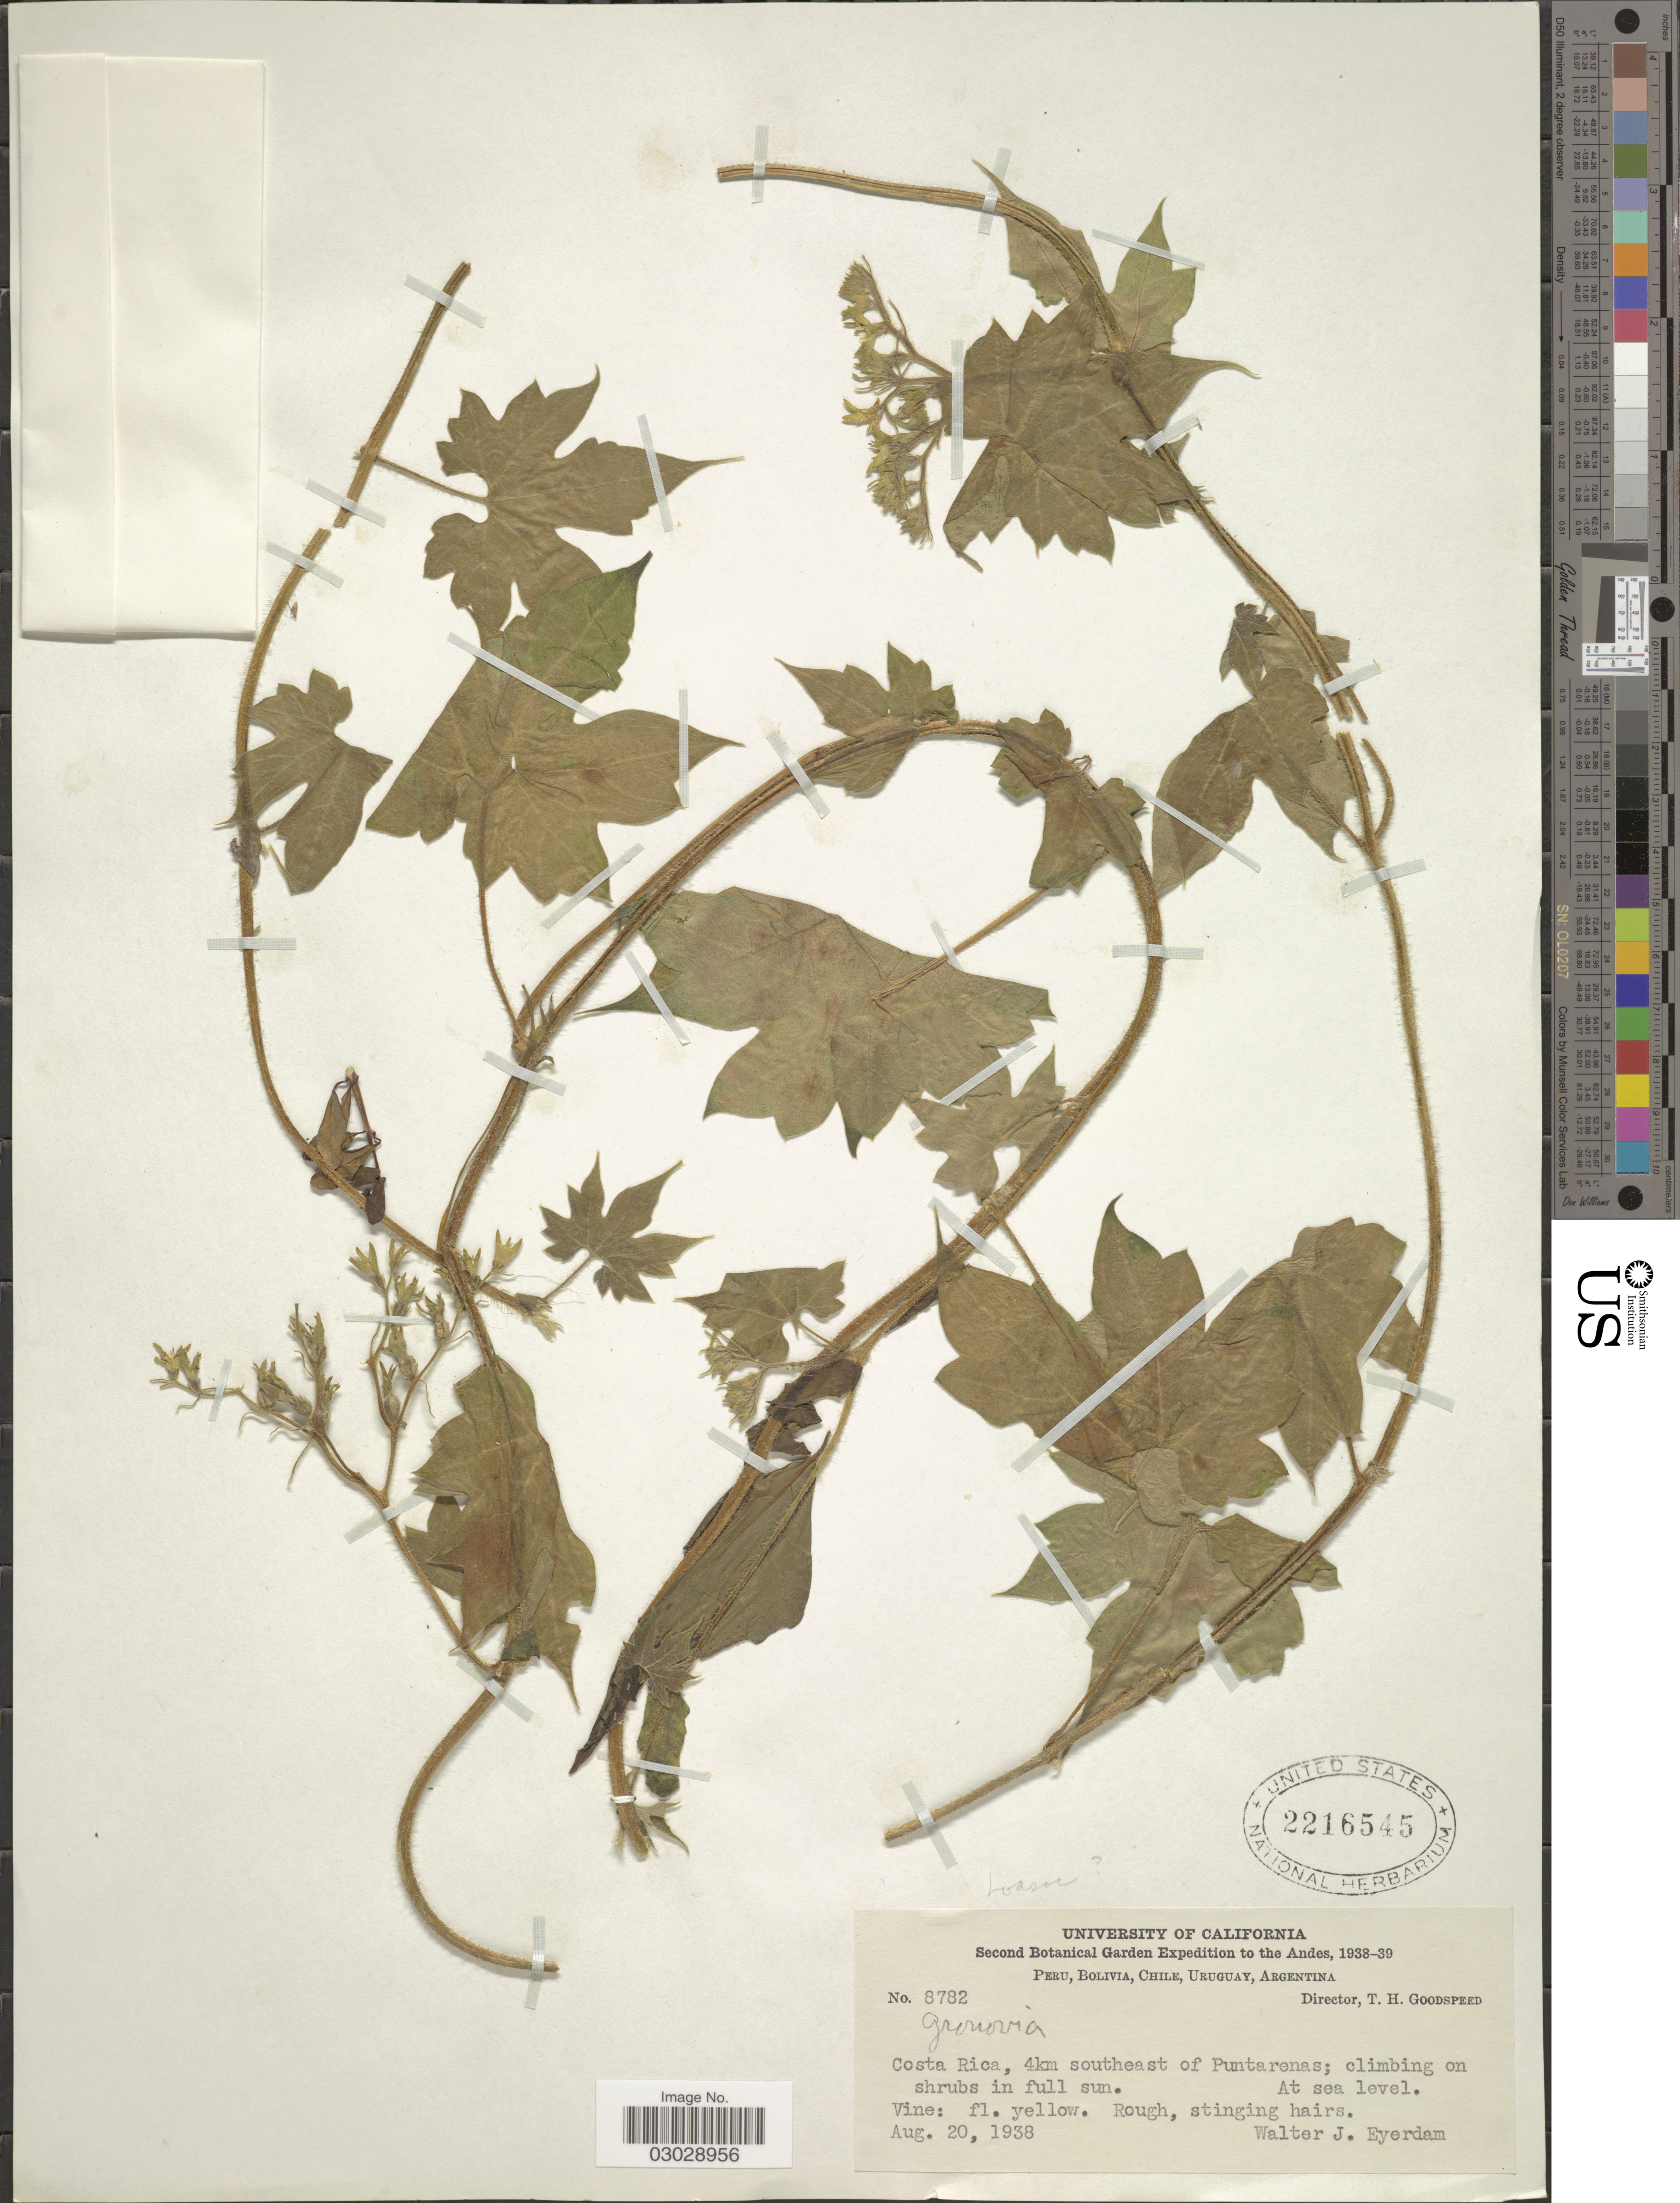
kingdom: Plantae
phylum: Tracheophyta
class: Magnoliopsida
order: Cornales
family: Loasaceae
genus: Gronovia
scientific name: Gronovia scandens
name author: L.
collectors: W. J. Eyerdam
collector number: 8782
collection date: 1938-08-20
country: Costa Rica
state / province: Puntarenas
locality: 4 km southeast of Puntarenas.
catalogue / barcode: US 2216545